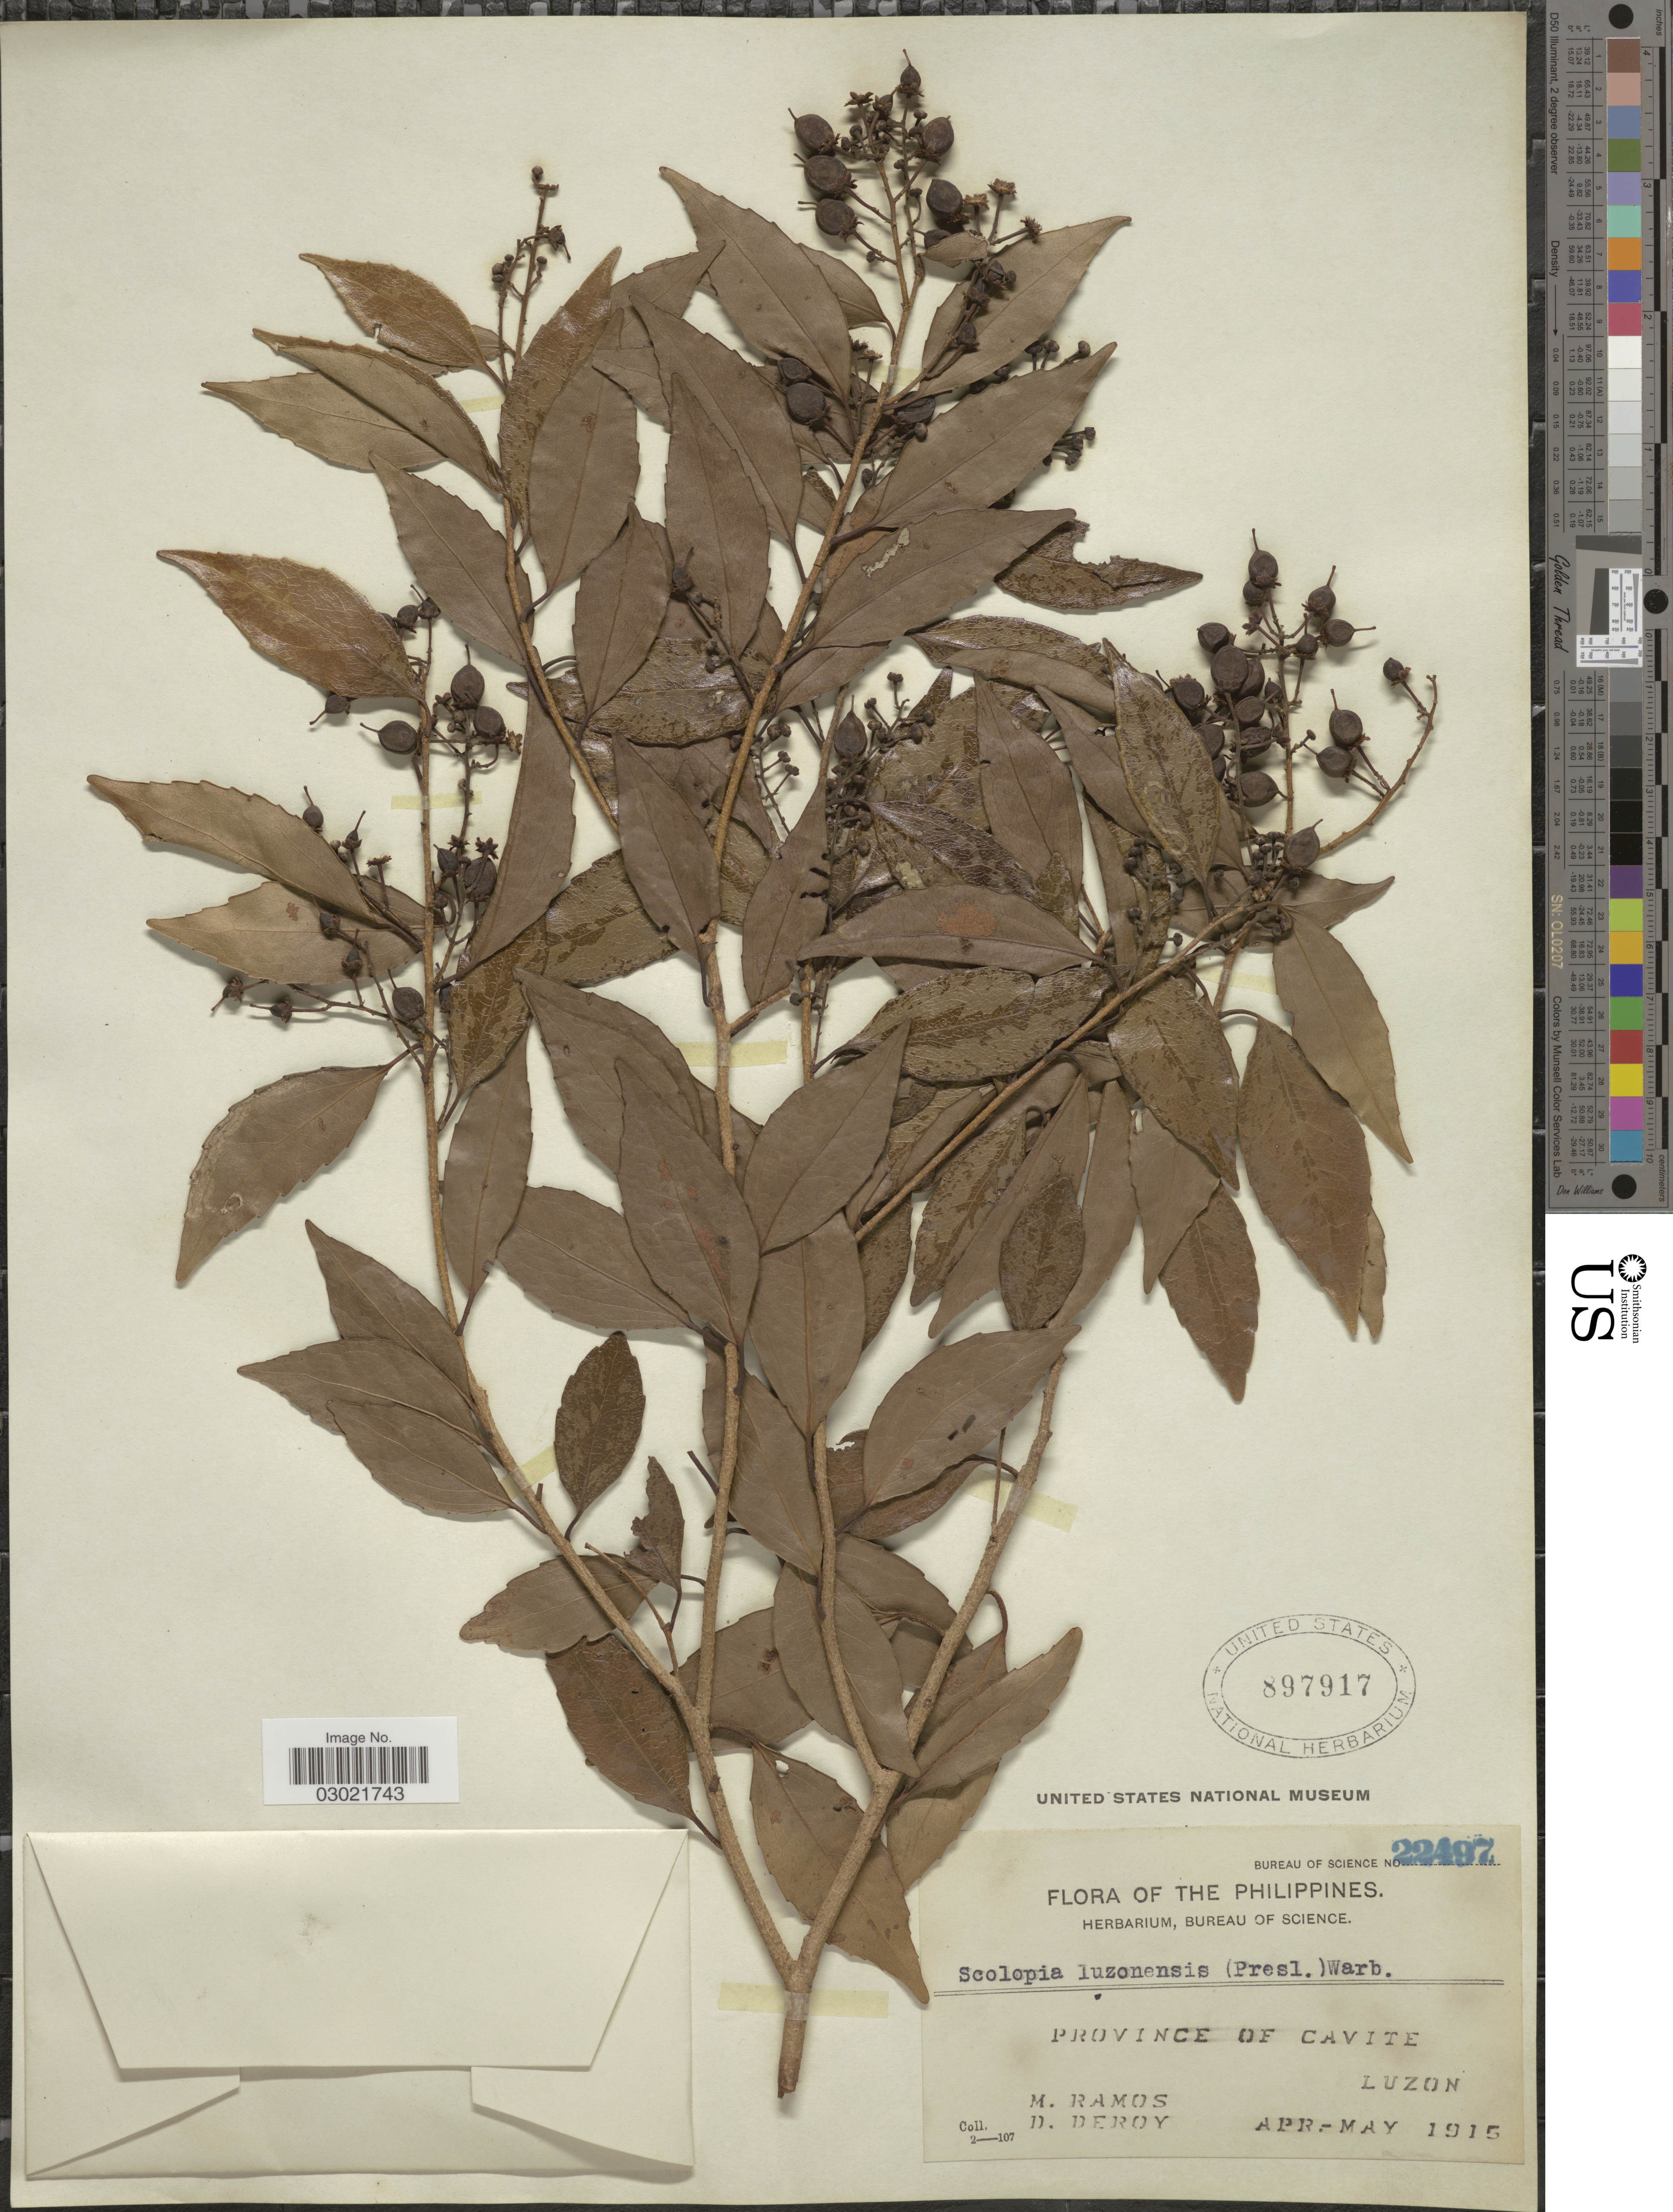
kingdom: Plantae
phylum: Tracheophyta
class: Magnoliopsida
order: Malpighiales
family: Salicaceae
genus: Scolopia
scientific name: Scolopia luzonensis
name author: (C. Presl) Warb.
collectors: M. Ramos & D. Deroy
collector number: Bureau of Science 22497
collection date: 1915-04/1915-05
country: Philippines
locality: Province of Cavite, Luzon.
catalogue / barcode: US 897917